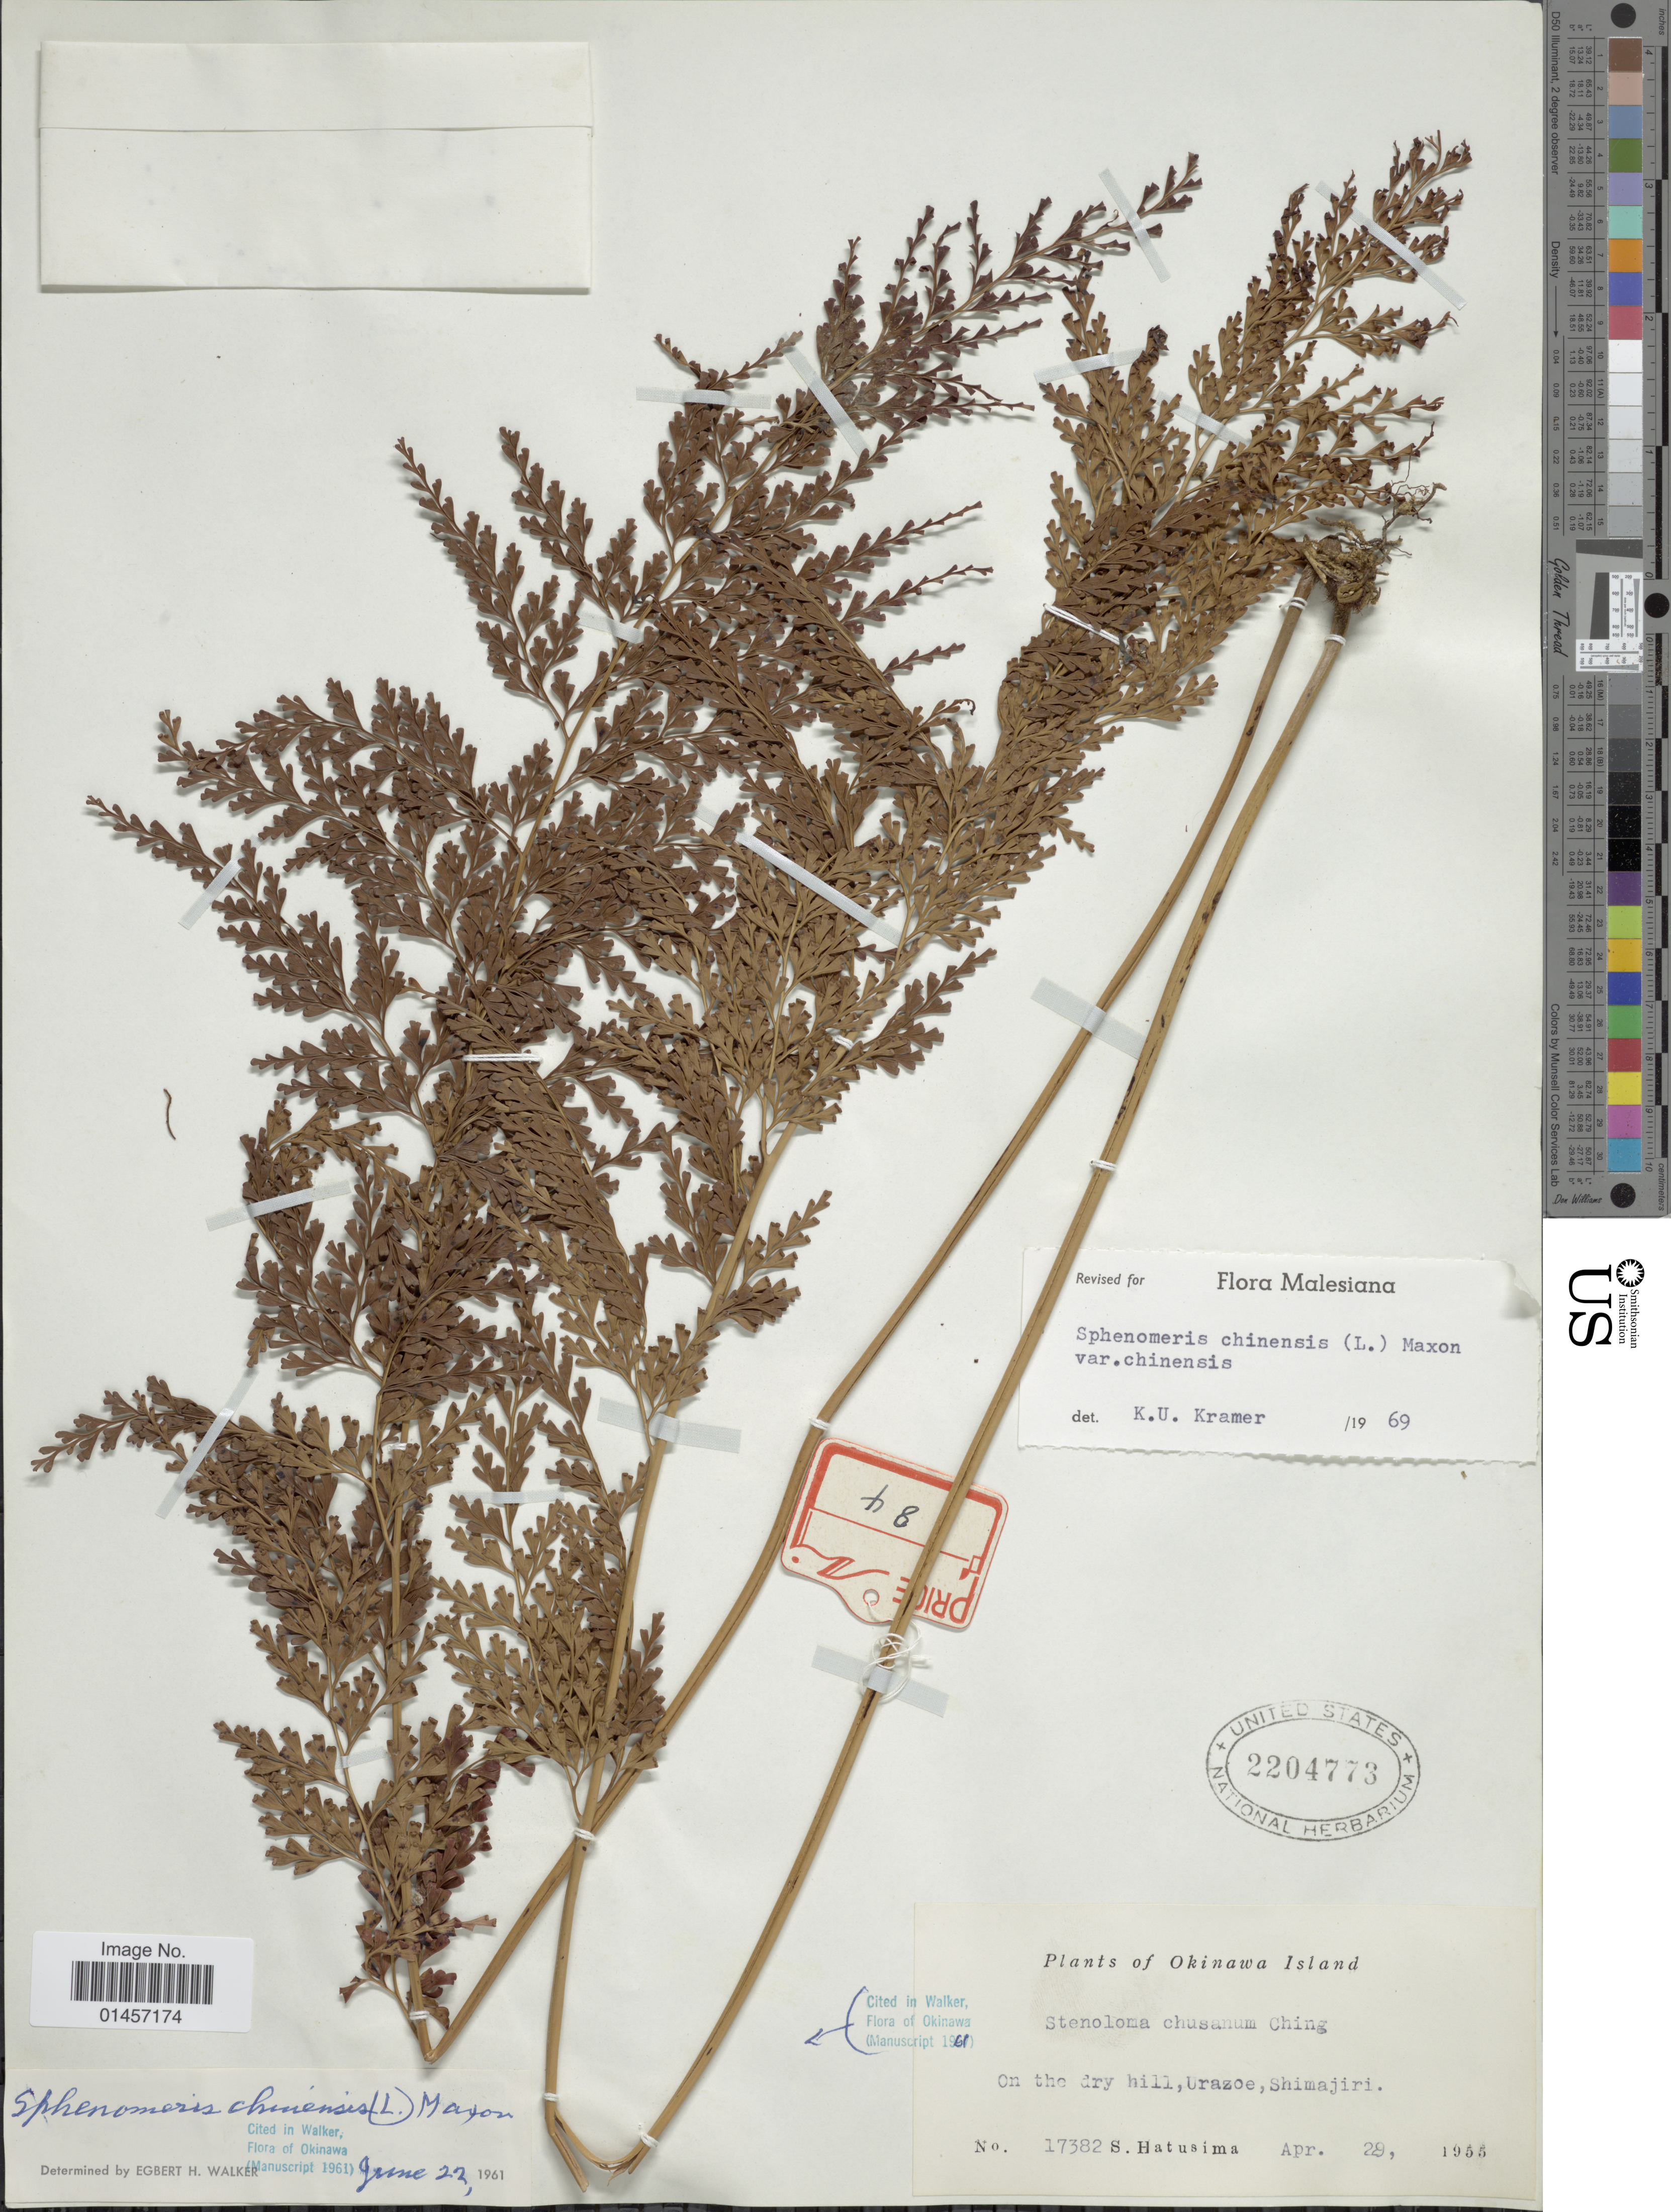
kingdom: Plantae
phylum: Tracheophyta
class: Polypodiopsida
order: Polypodiales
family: Lindsaeaceae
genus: Sphenomeris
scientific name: Sphenomeris chinensis var. chinensis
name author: (L.) Maxon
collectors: S. Hatusima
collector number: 17382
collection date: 1955-04-29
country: Japan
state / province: Okinawa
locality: On the dry hill, Urazoe, Shimajiri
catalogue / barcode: US 2204773